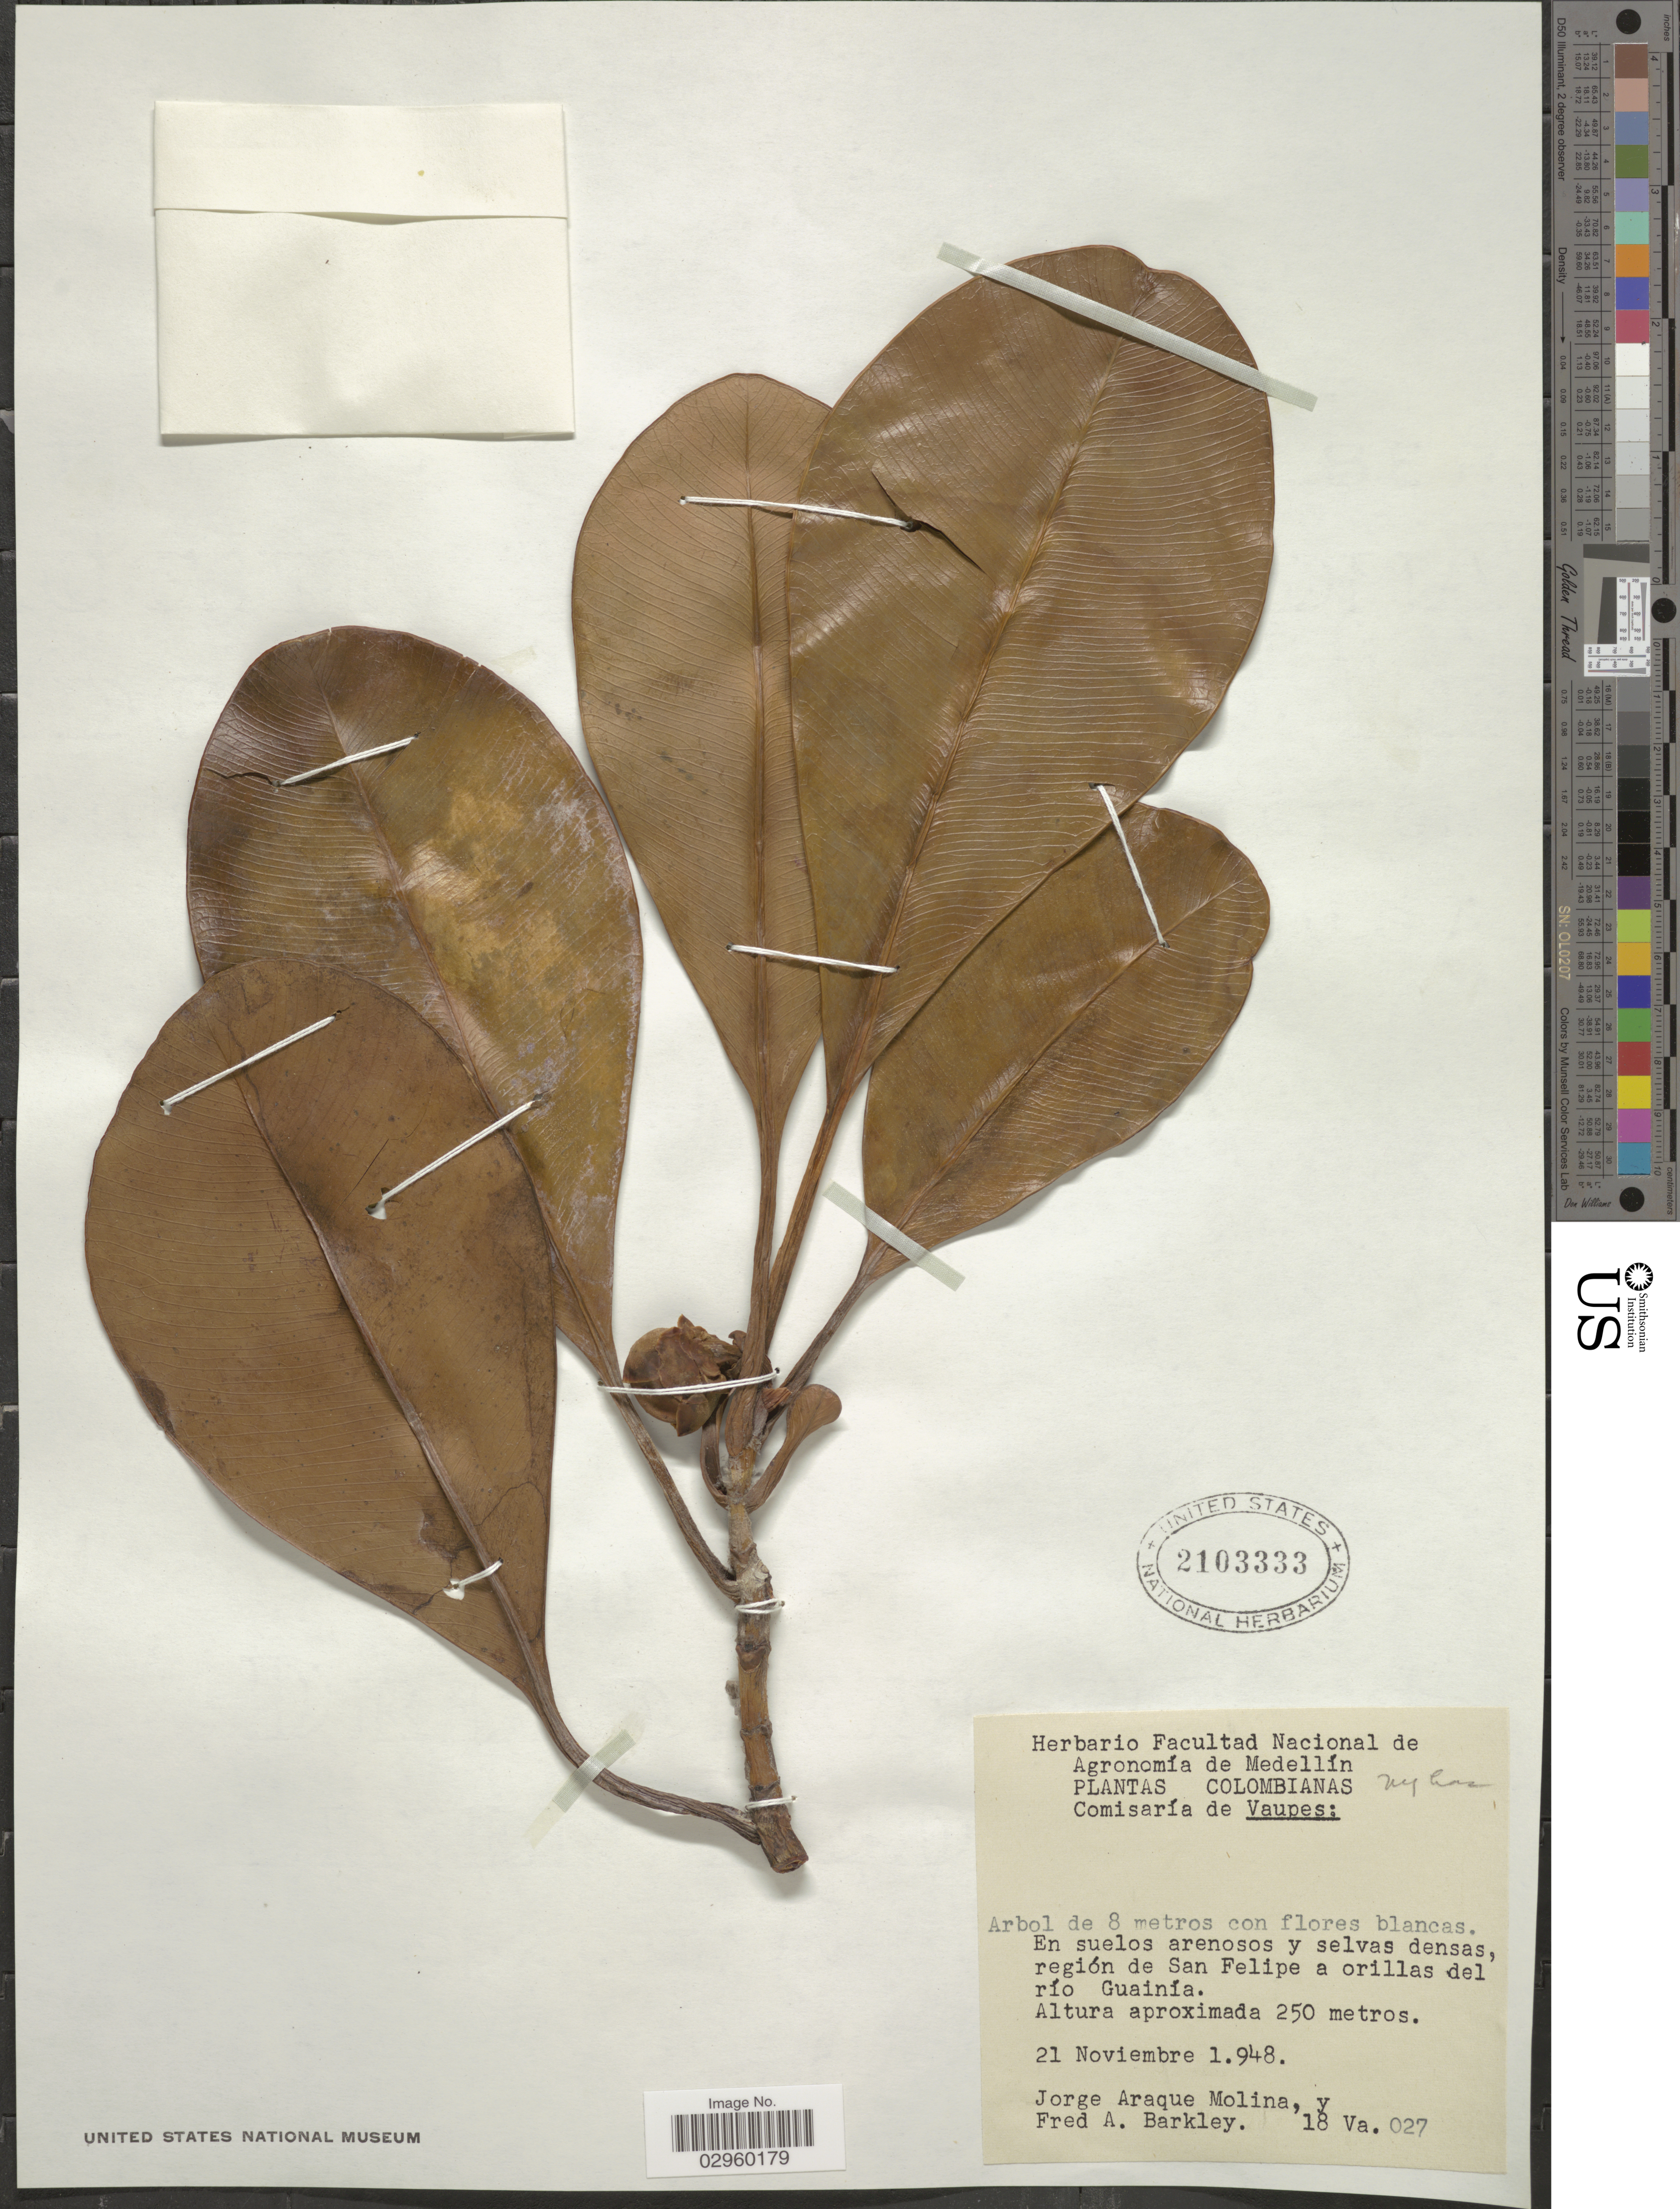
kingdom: Plantae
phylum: Tracheophyta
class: Magnoliopsida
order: Malpighiales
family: Clusiaceae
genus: Clusia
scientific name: Clusia sp.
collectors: J. A. Molina & F. A. Barkley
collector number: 18 Va. 027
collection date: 1948-11-21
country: Colombia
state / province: Vaupés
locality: Comisaría de Vaupes, En suelos arenosos y selvas densas, región de San Felipe a orillas del río Guainía.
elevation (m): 250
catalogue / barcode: US 2103333